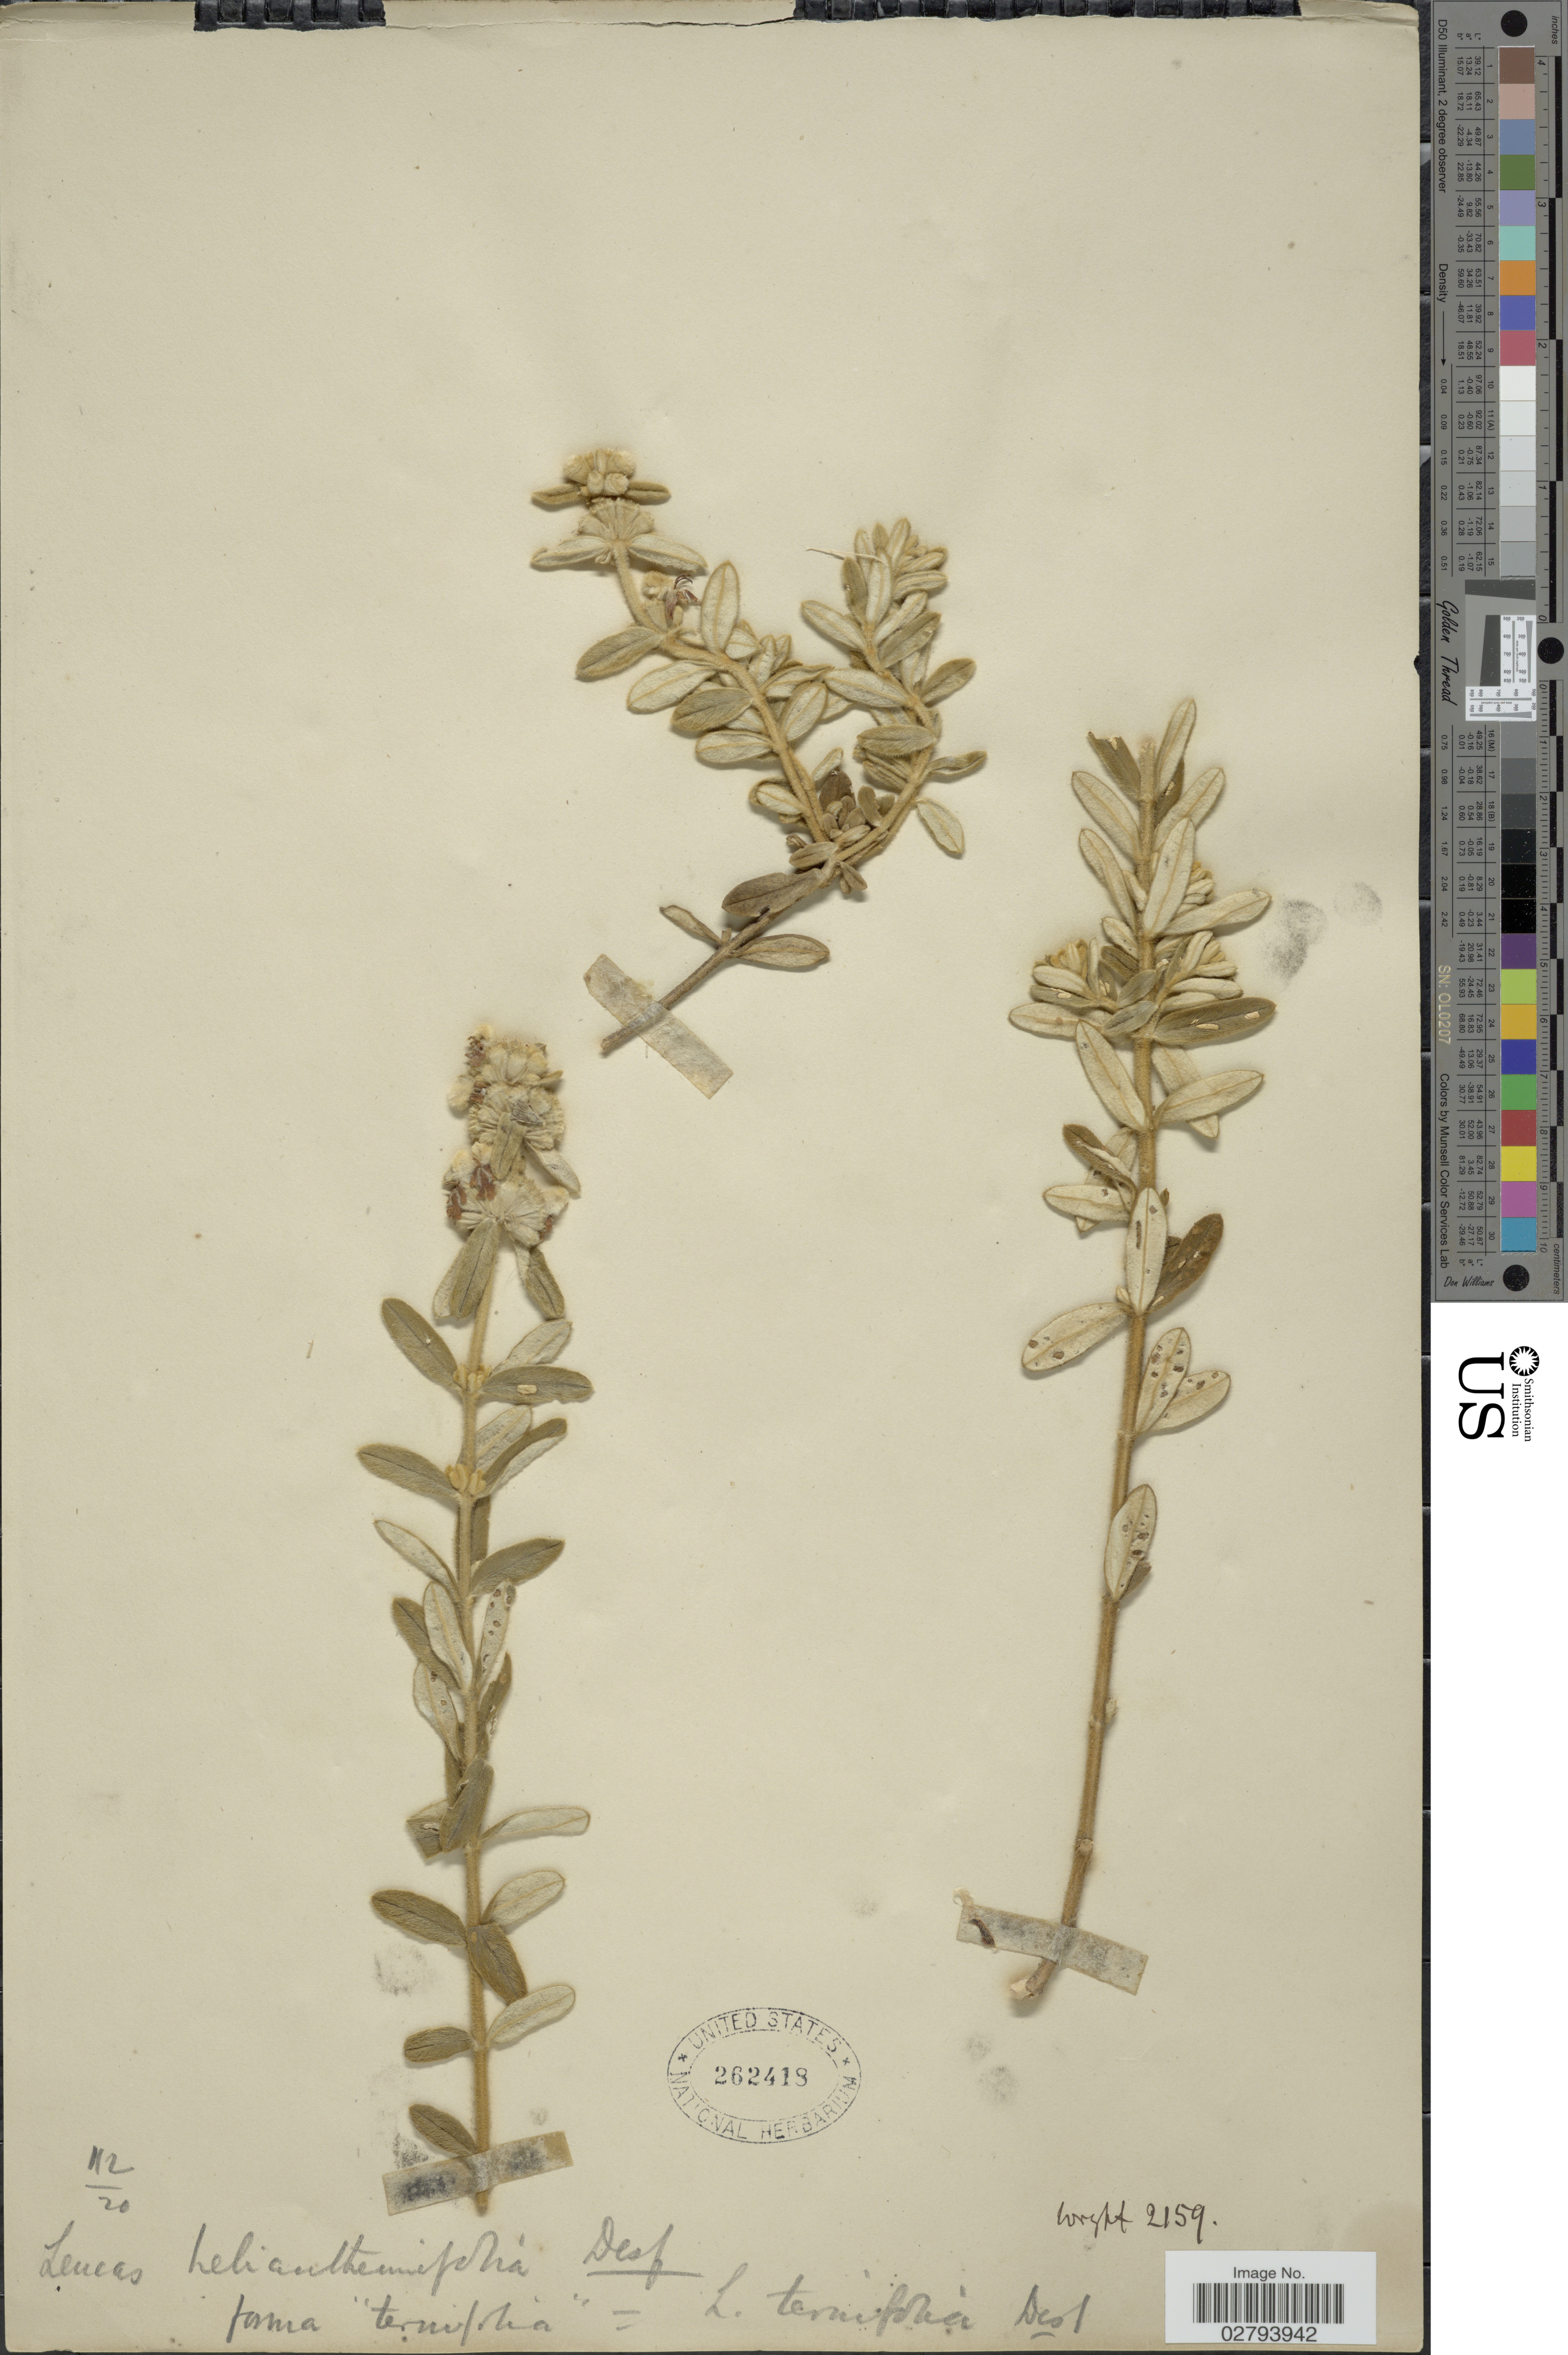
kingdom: Plantae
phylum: Tracheophyta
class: Magnoliopsida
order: Lamiales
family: Lamiaceae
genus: Leucas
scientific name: Leucas helianthemifolia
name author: Desf.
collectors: Wright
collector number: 2159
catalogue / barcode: US 262418